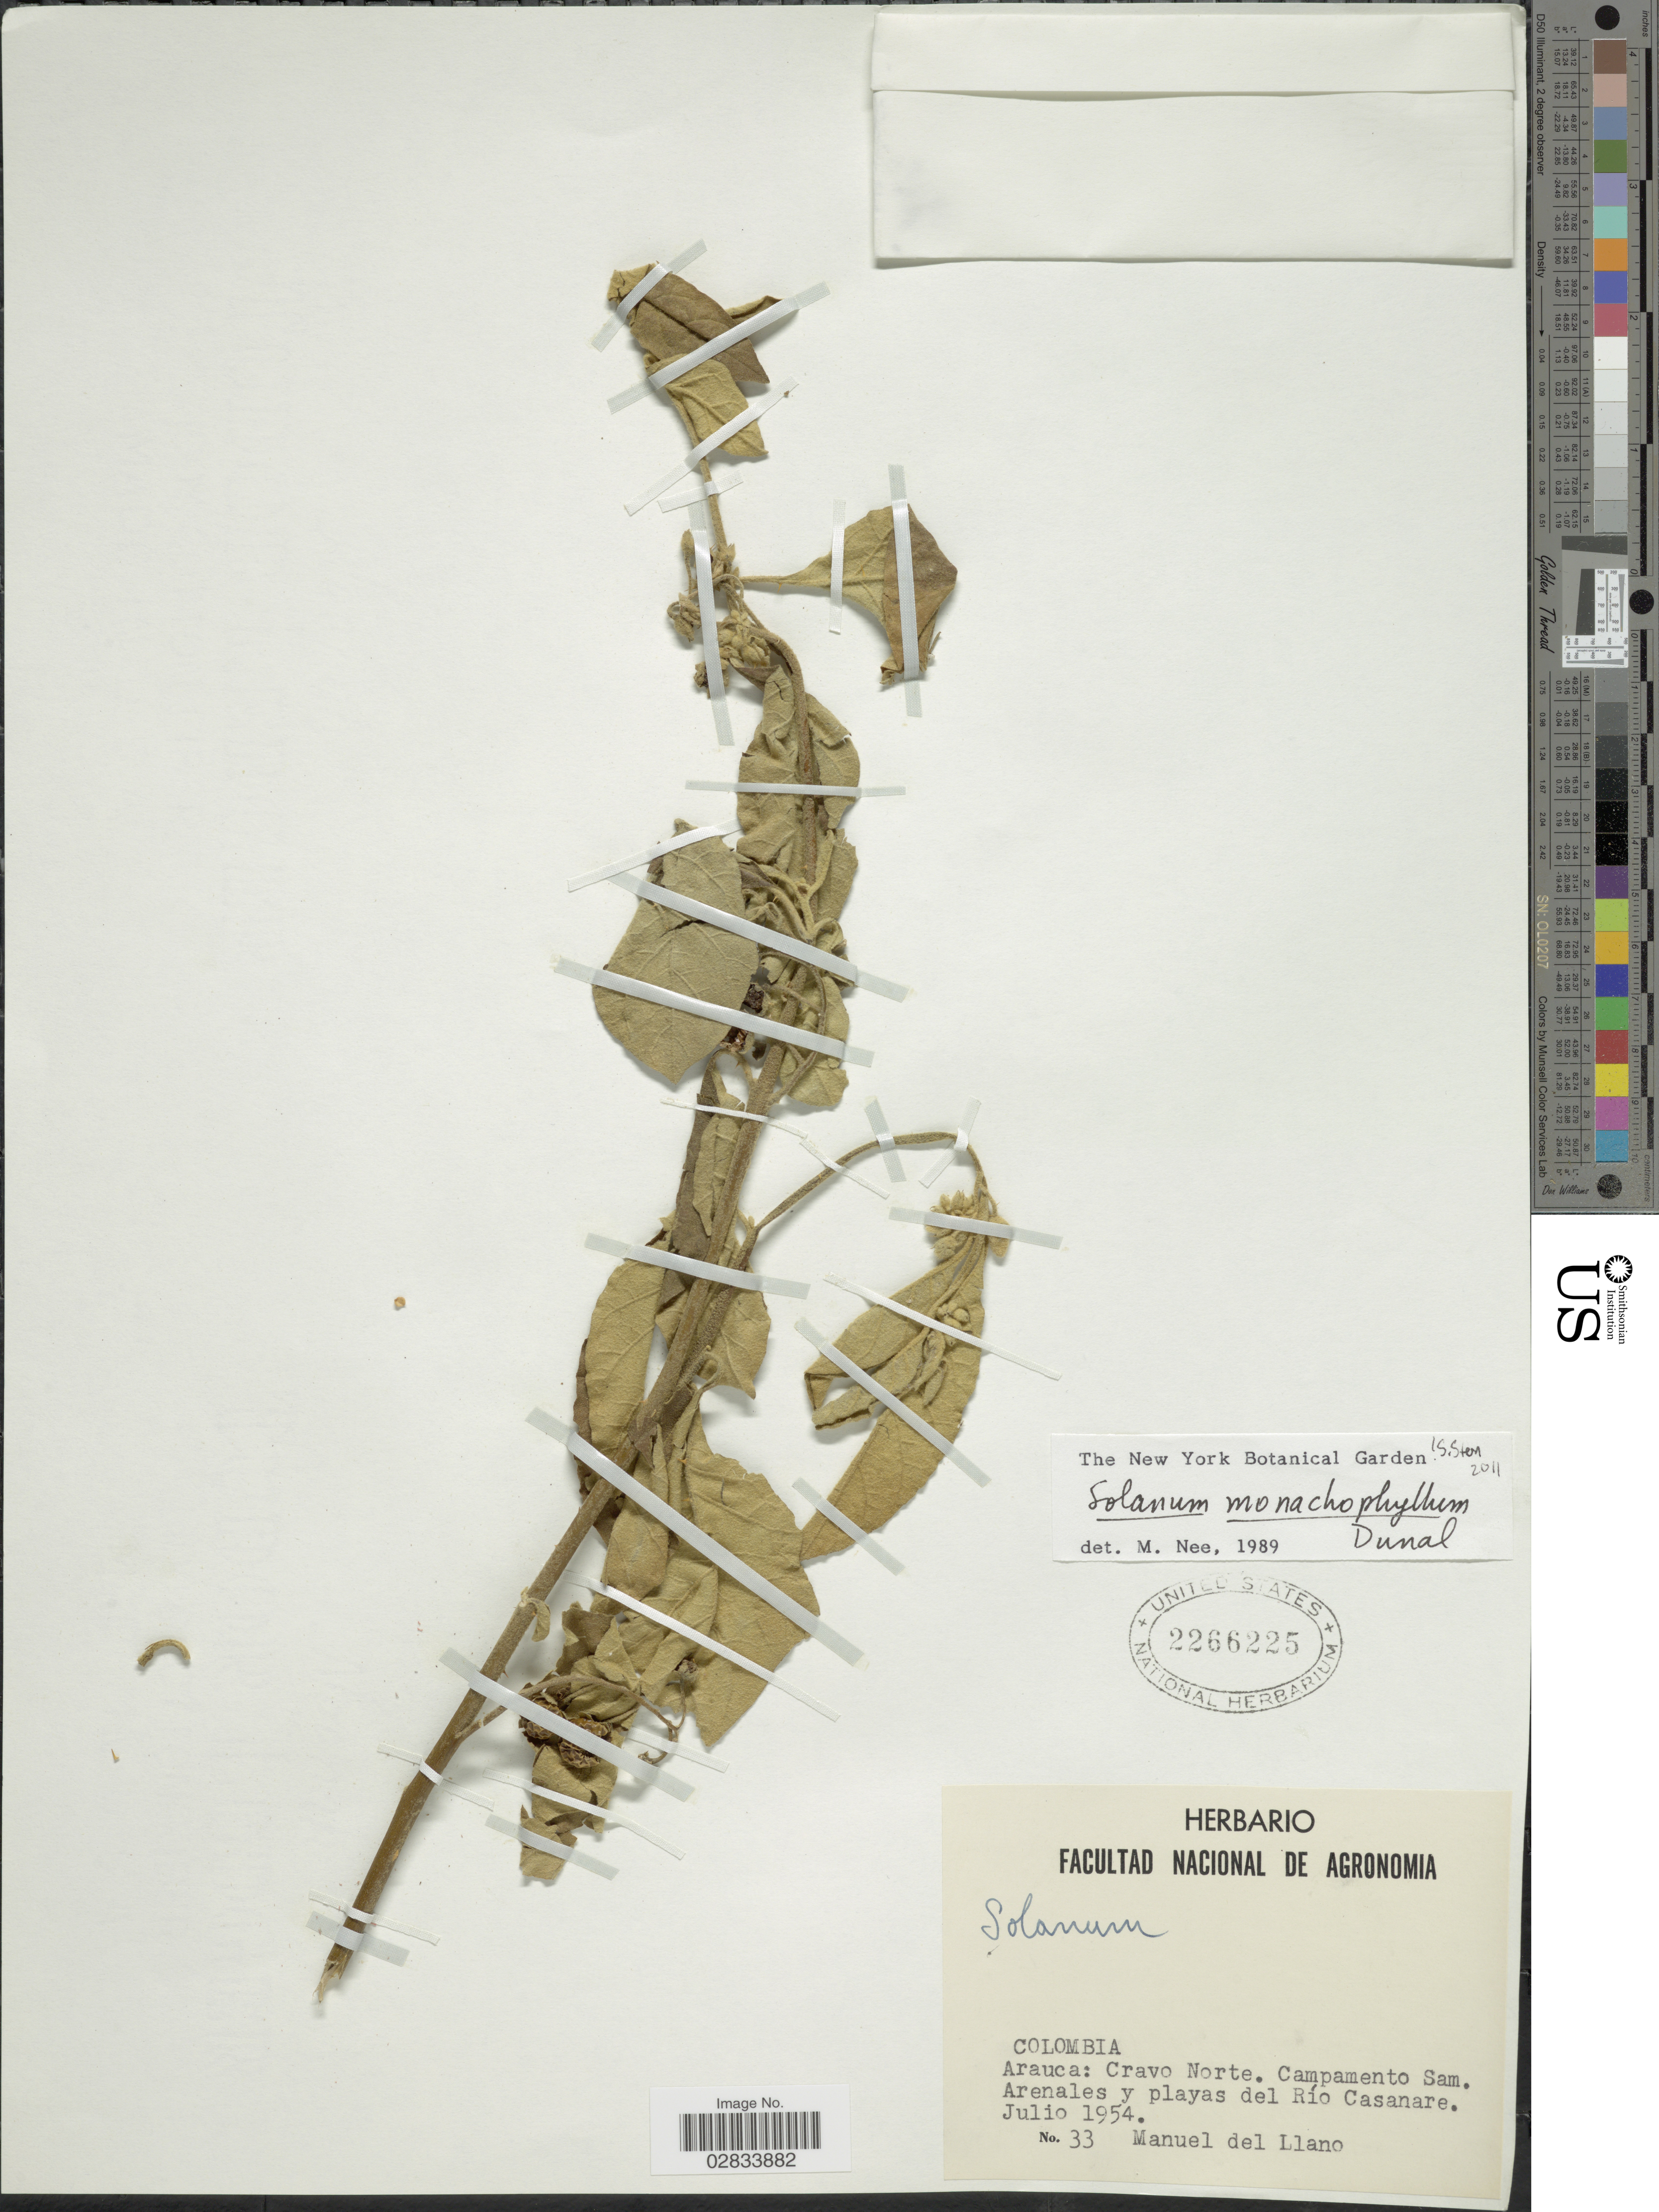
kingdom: Plantae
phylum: Tracheophyta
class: Magnoliopsida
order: Solanales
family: Solanaceae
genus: Solanum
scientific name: Solanum monachophyllum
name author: Dunal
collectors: M. d. Llano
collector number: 33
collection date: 1954-07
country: Colombia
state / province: Arauca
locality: Arauca: Cravo Norte, Campamento Sam, Arenales y playas del Río Casanare.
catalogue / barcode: US 2266225